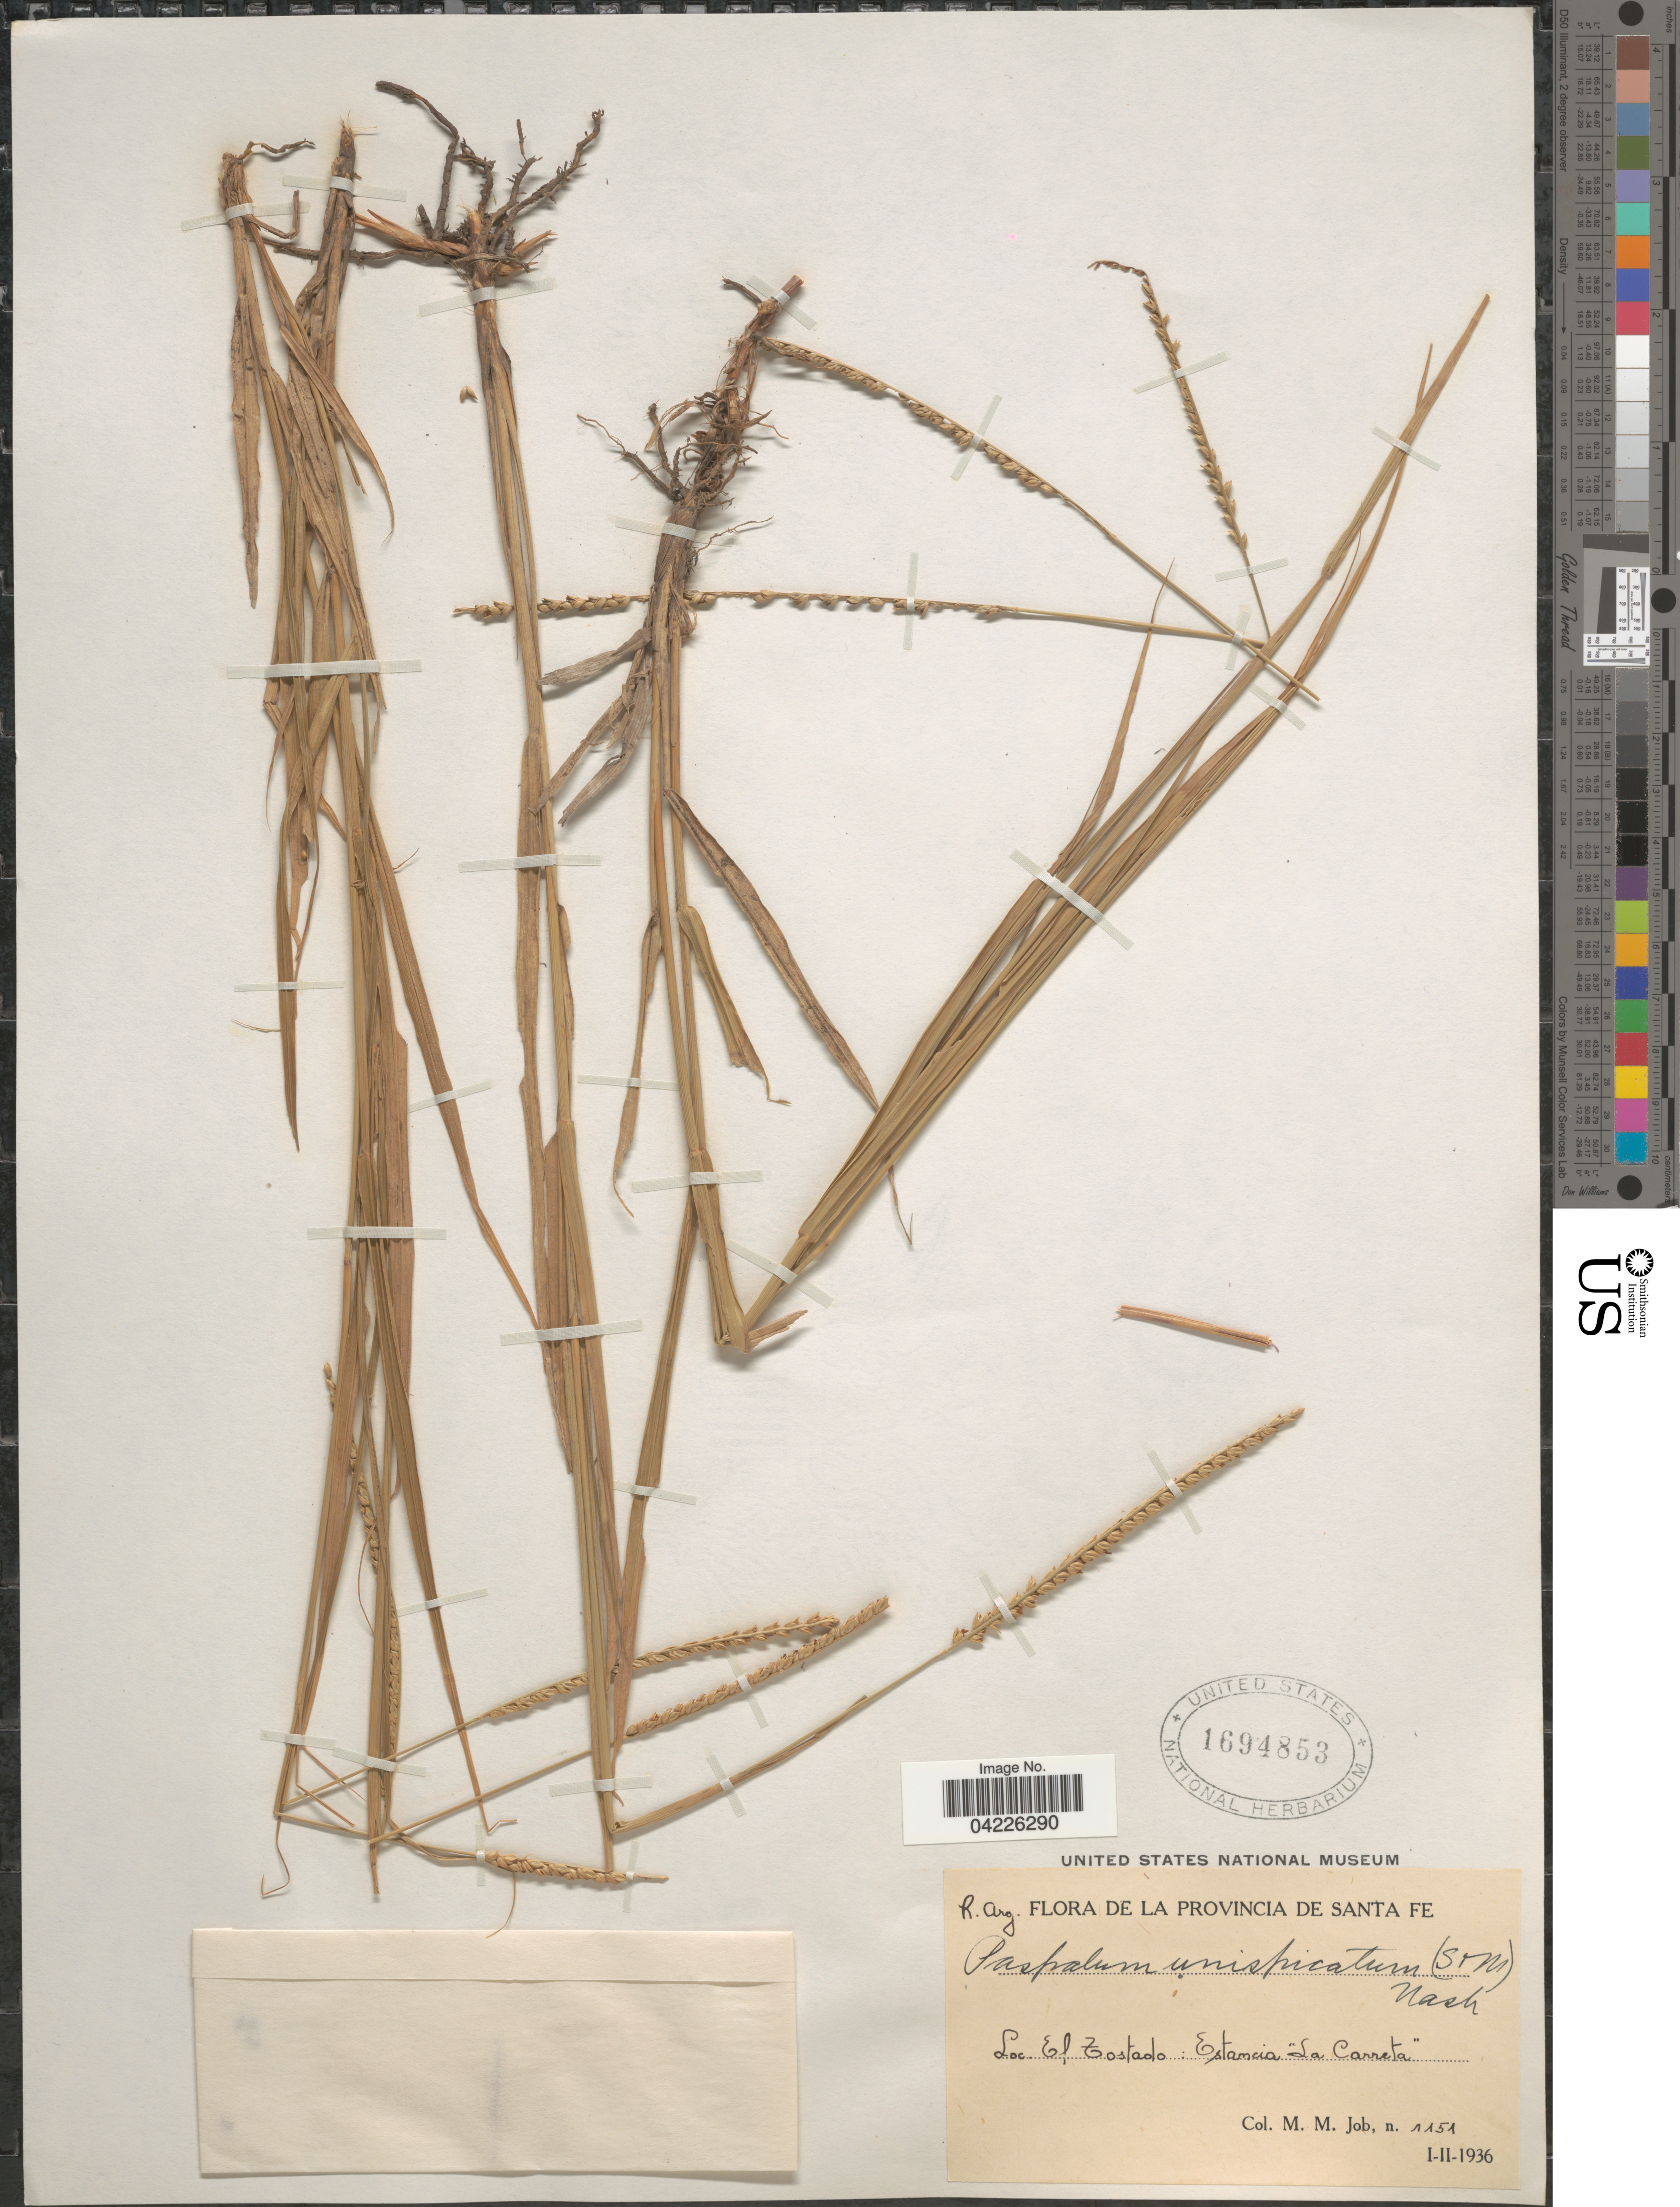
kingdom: Plantae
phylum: Tracheophyta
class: Liliopsida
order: Poales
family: Poaceae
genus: Paspalum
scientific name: Paspalum unispicatum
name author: (Scribn. & Merr.) Nash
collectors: M. Job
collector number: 1151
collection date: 1936-01/1936-02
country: Argentina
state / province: Santa Fe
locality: El Tostado: Estancia "La Carreta".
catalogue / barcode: US 1694853